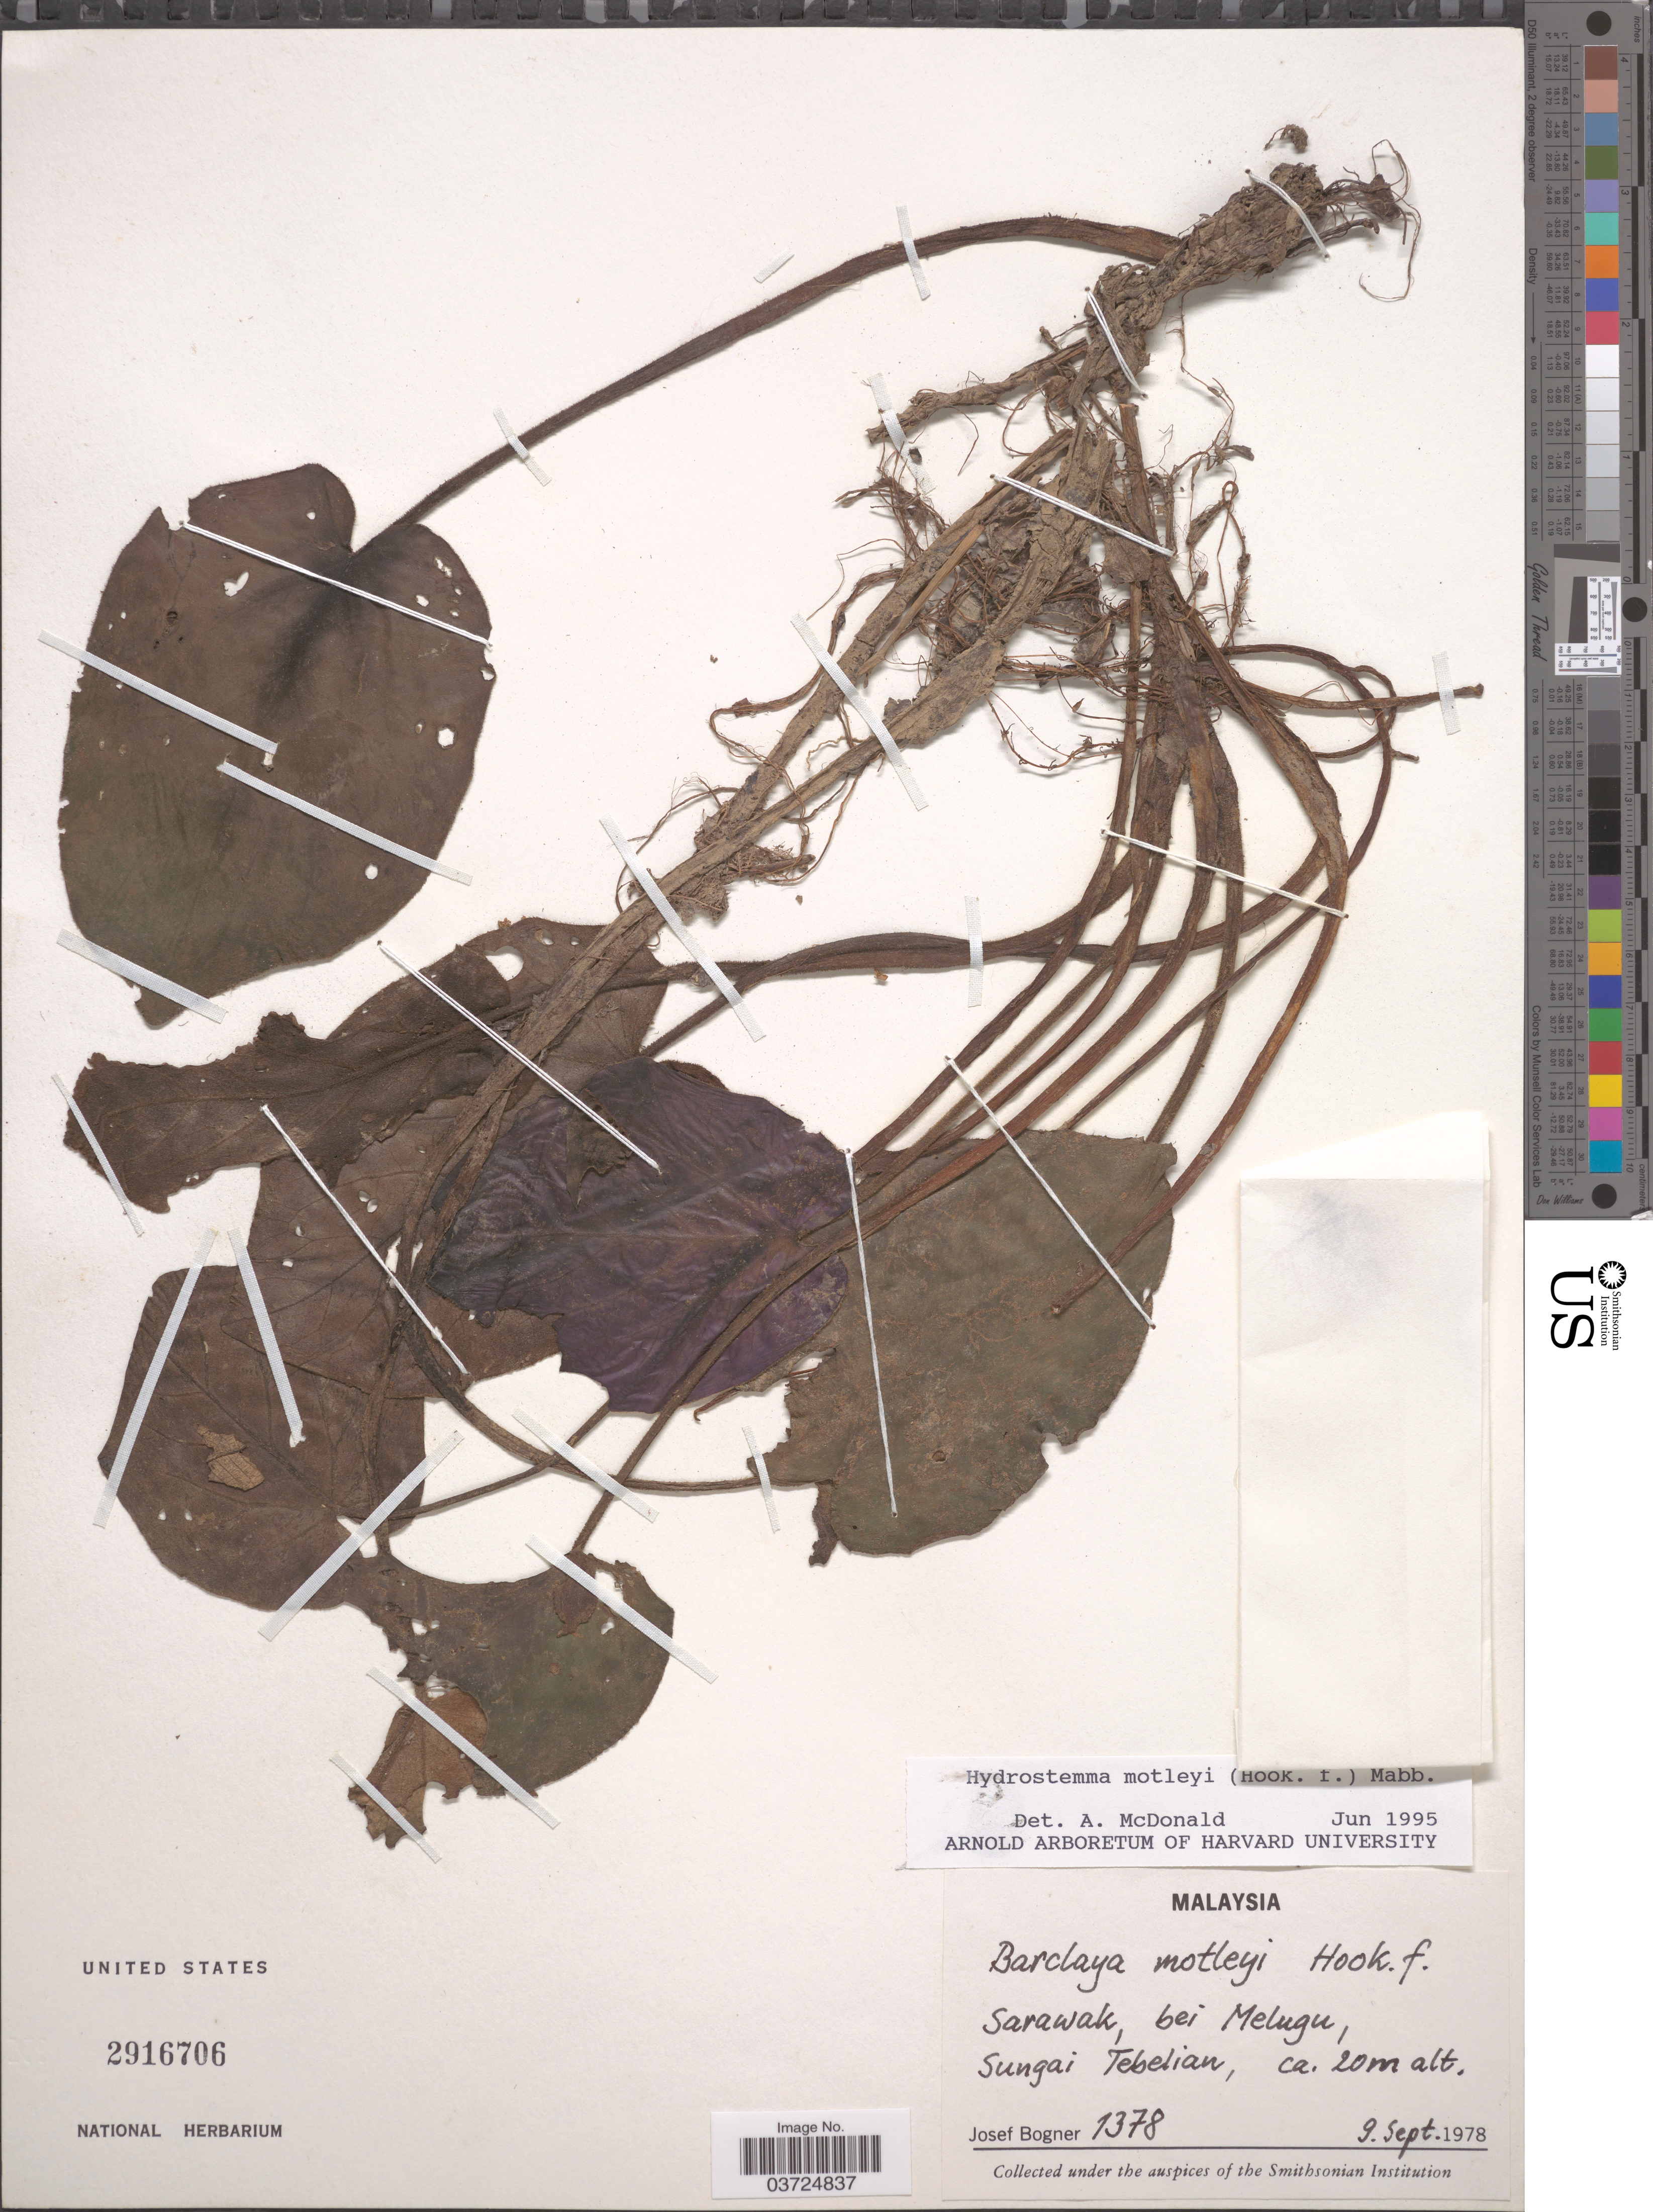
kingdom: Plantae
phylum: Tracheophyta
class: Magnoliopsida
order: Nymphaeales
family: Nymphaeaceae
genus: Barclaya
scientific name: Barclaya motleyi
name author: Hook. f.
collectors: J. Bogner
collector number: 1378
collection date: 1978-09-09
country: Malaysia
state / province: Sarawak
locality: Bei Melugu, Sungai Tebelian.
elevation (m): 20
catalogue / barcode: US 2916706